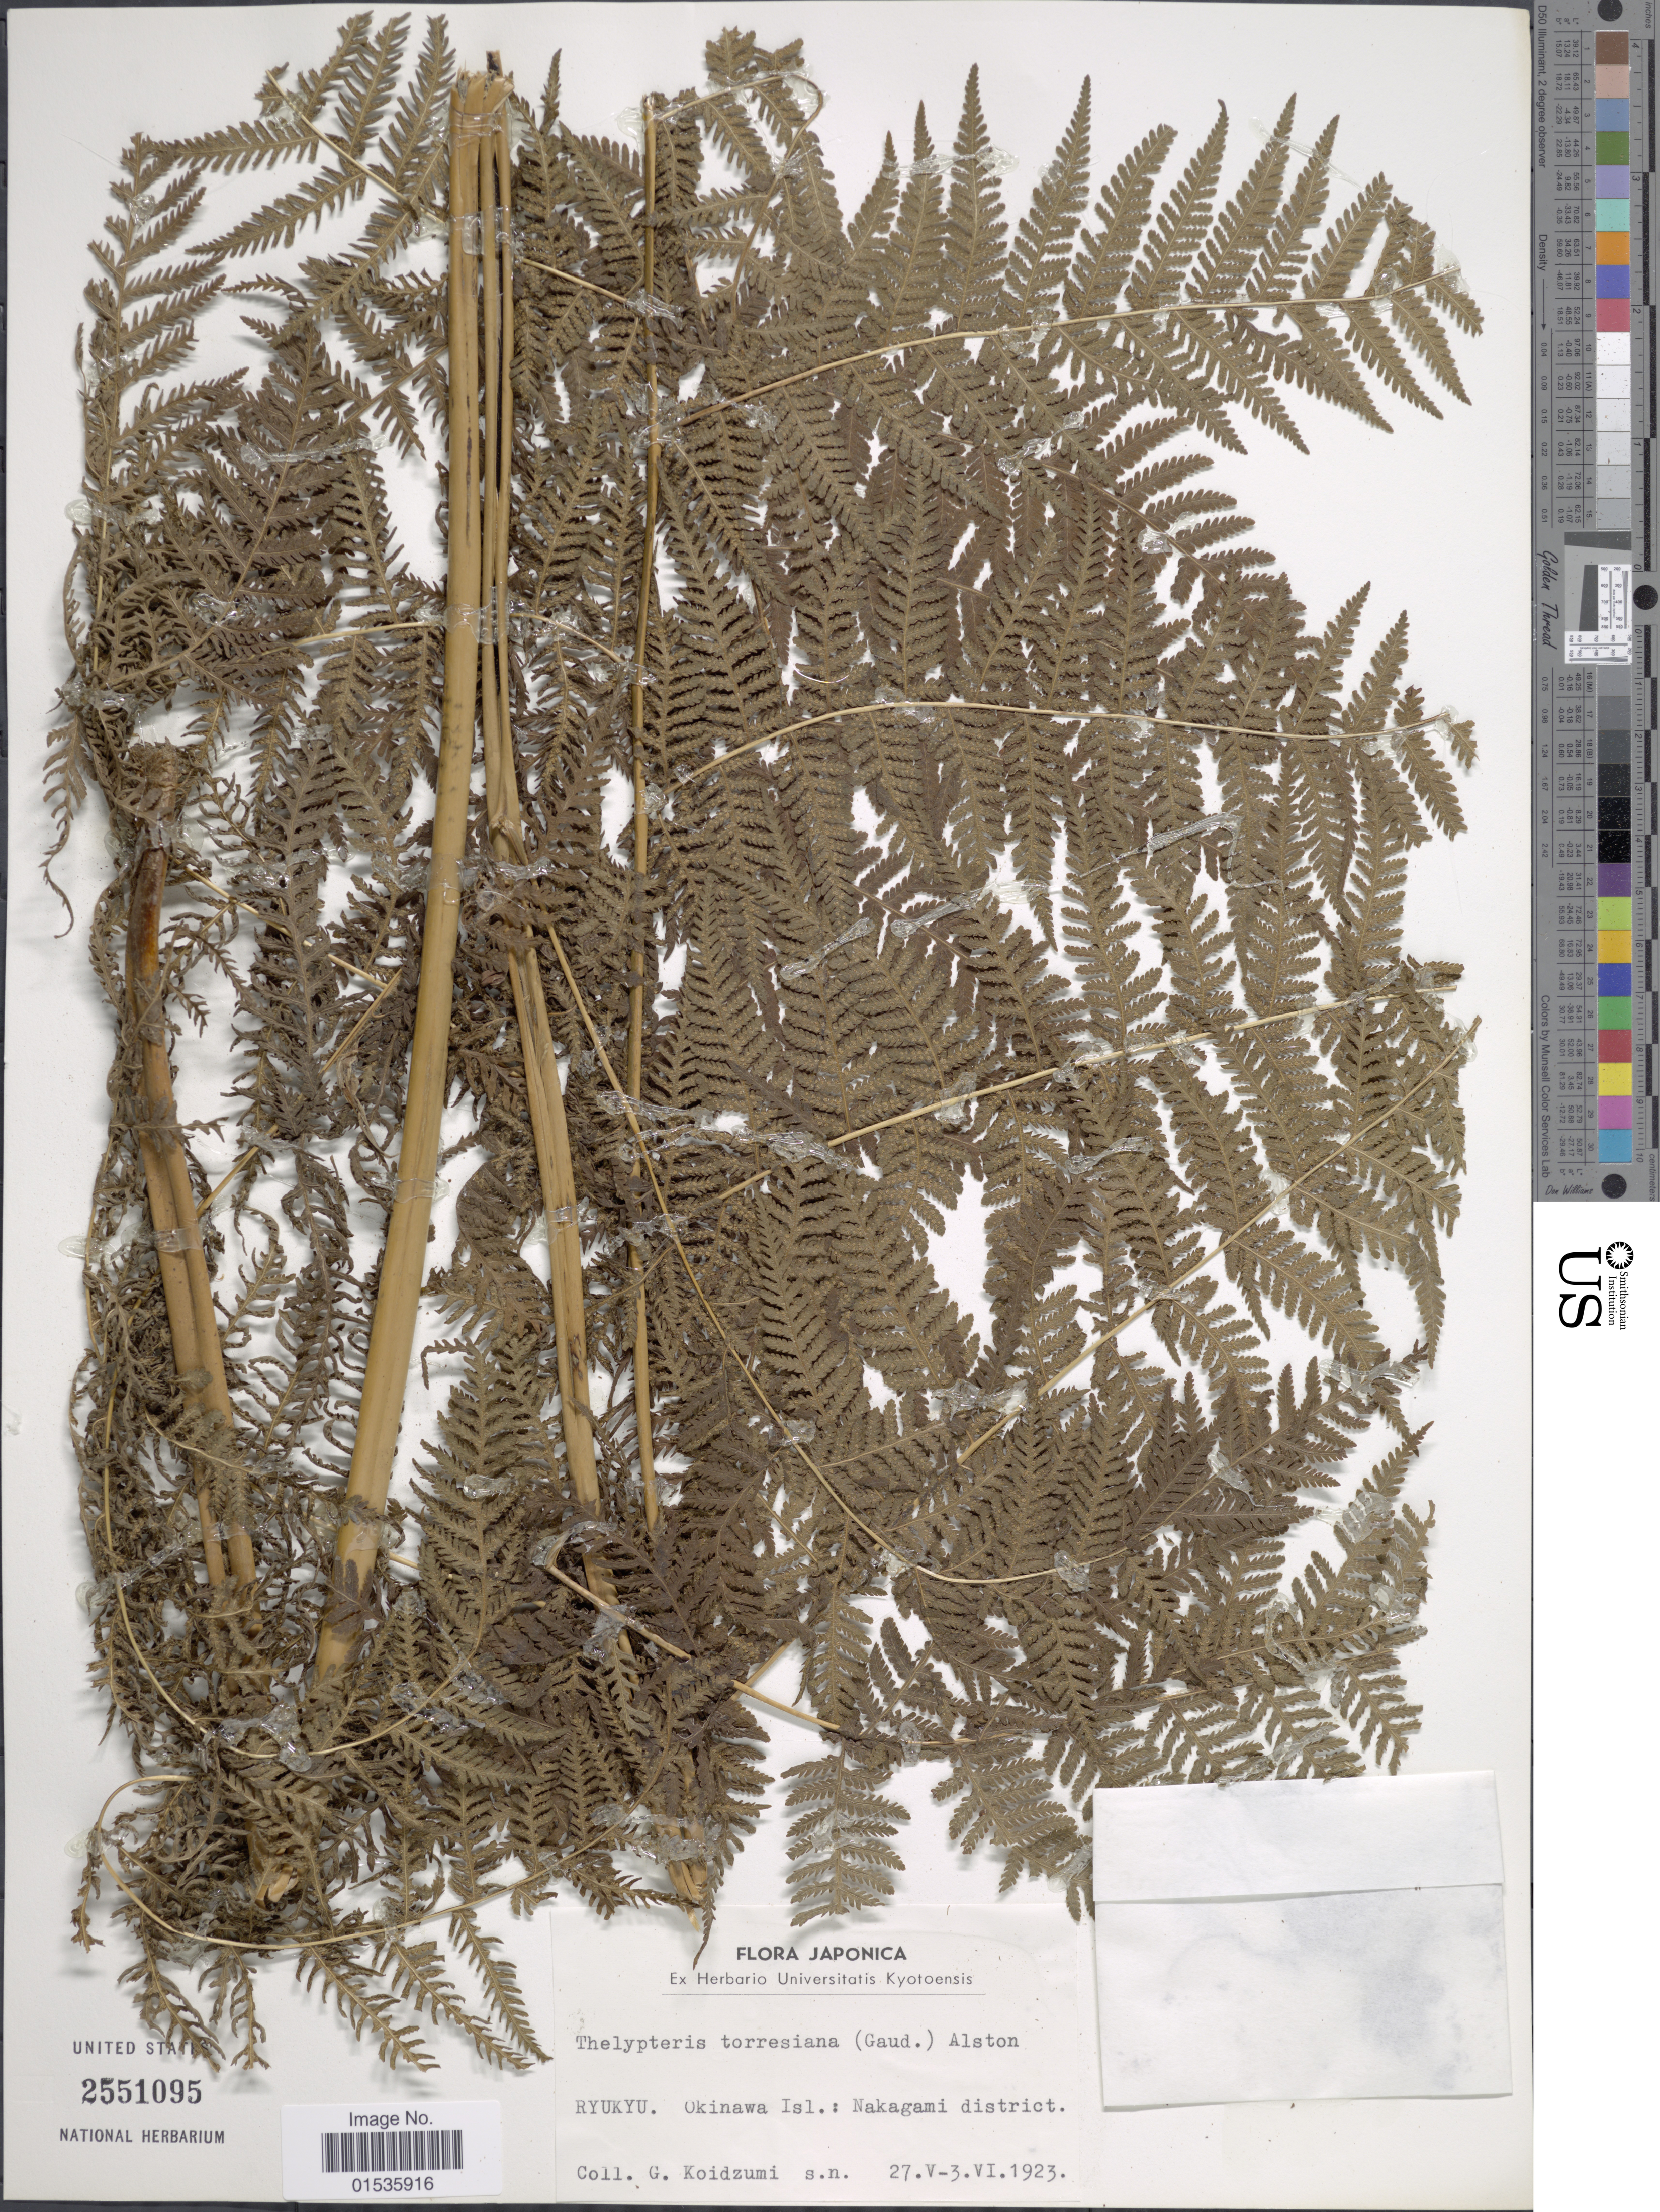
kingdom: Plantae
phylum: Tracheophyta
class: Polypodiopsida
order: Polypodiales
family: Thelypteridaceae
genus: Macrothelypteris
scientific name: Macrothelypteris torresiana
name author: (Gaudich.) Ching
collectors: G. Koidzumi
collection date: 1923-05-27/1923-06-03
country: Japan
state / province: Okinawa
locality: Japonica, Ryukyu. Okinawa Isl.: Nakagami district.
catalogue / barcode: US 2551095